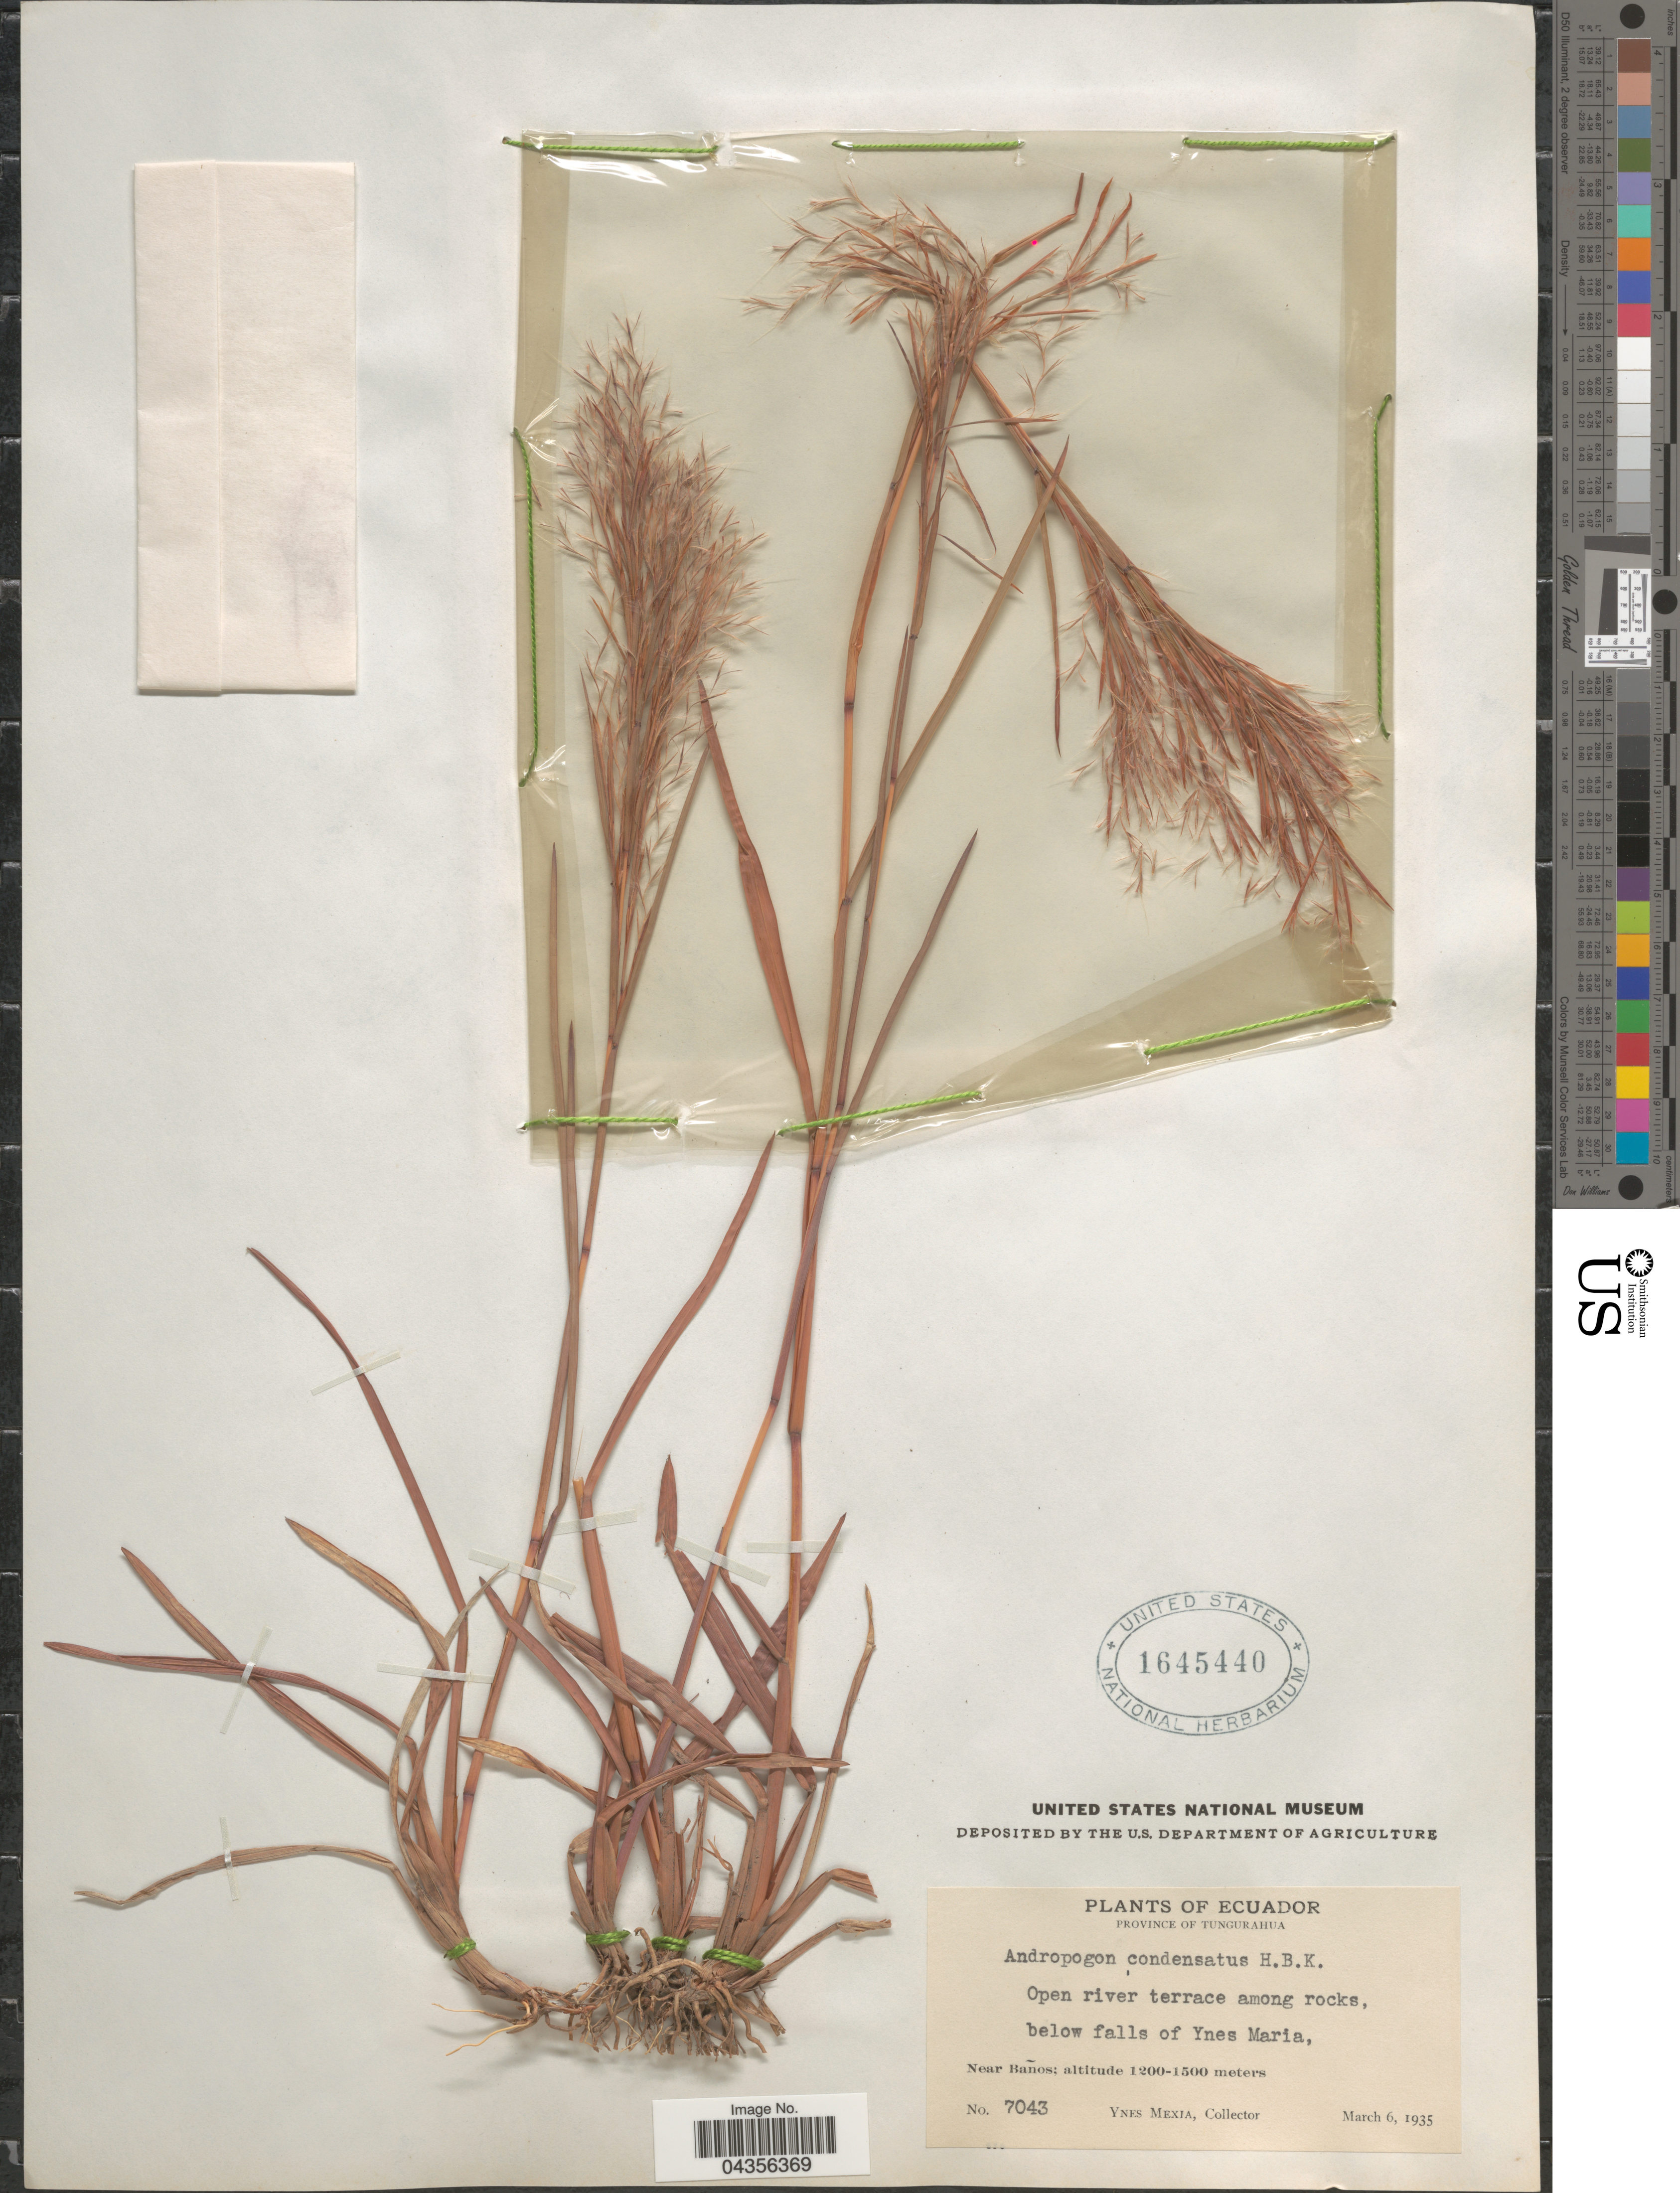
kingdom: Plantae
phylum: Tracheophyta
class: Liliopsida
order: Poales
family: Poaceae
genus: Schizachyrium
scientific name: Schizachyrium microstachyum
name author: (Desv. ex Ham.) Roseng. et al.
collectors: Y. Mexia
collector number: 7043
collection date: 1935-03-06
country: Ecuador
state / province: Tungurahua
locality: Open river terrace among rocks, below falls of Ynes Maria, Near Baños.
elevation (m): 1200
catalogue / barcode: US 1645440